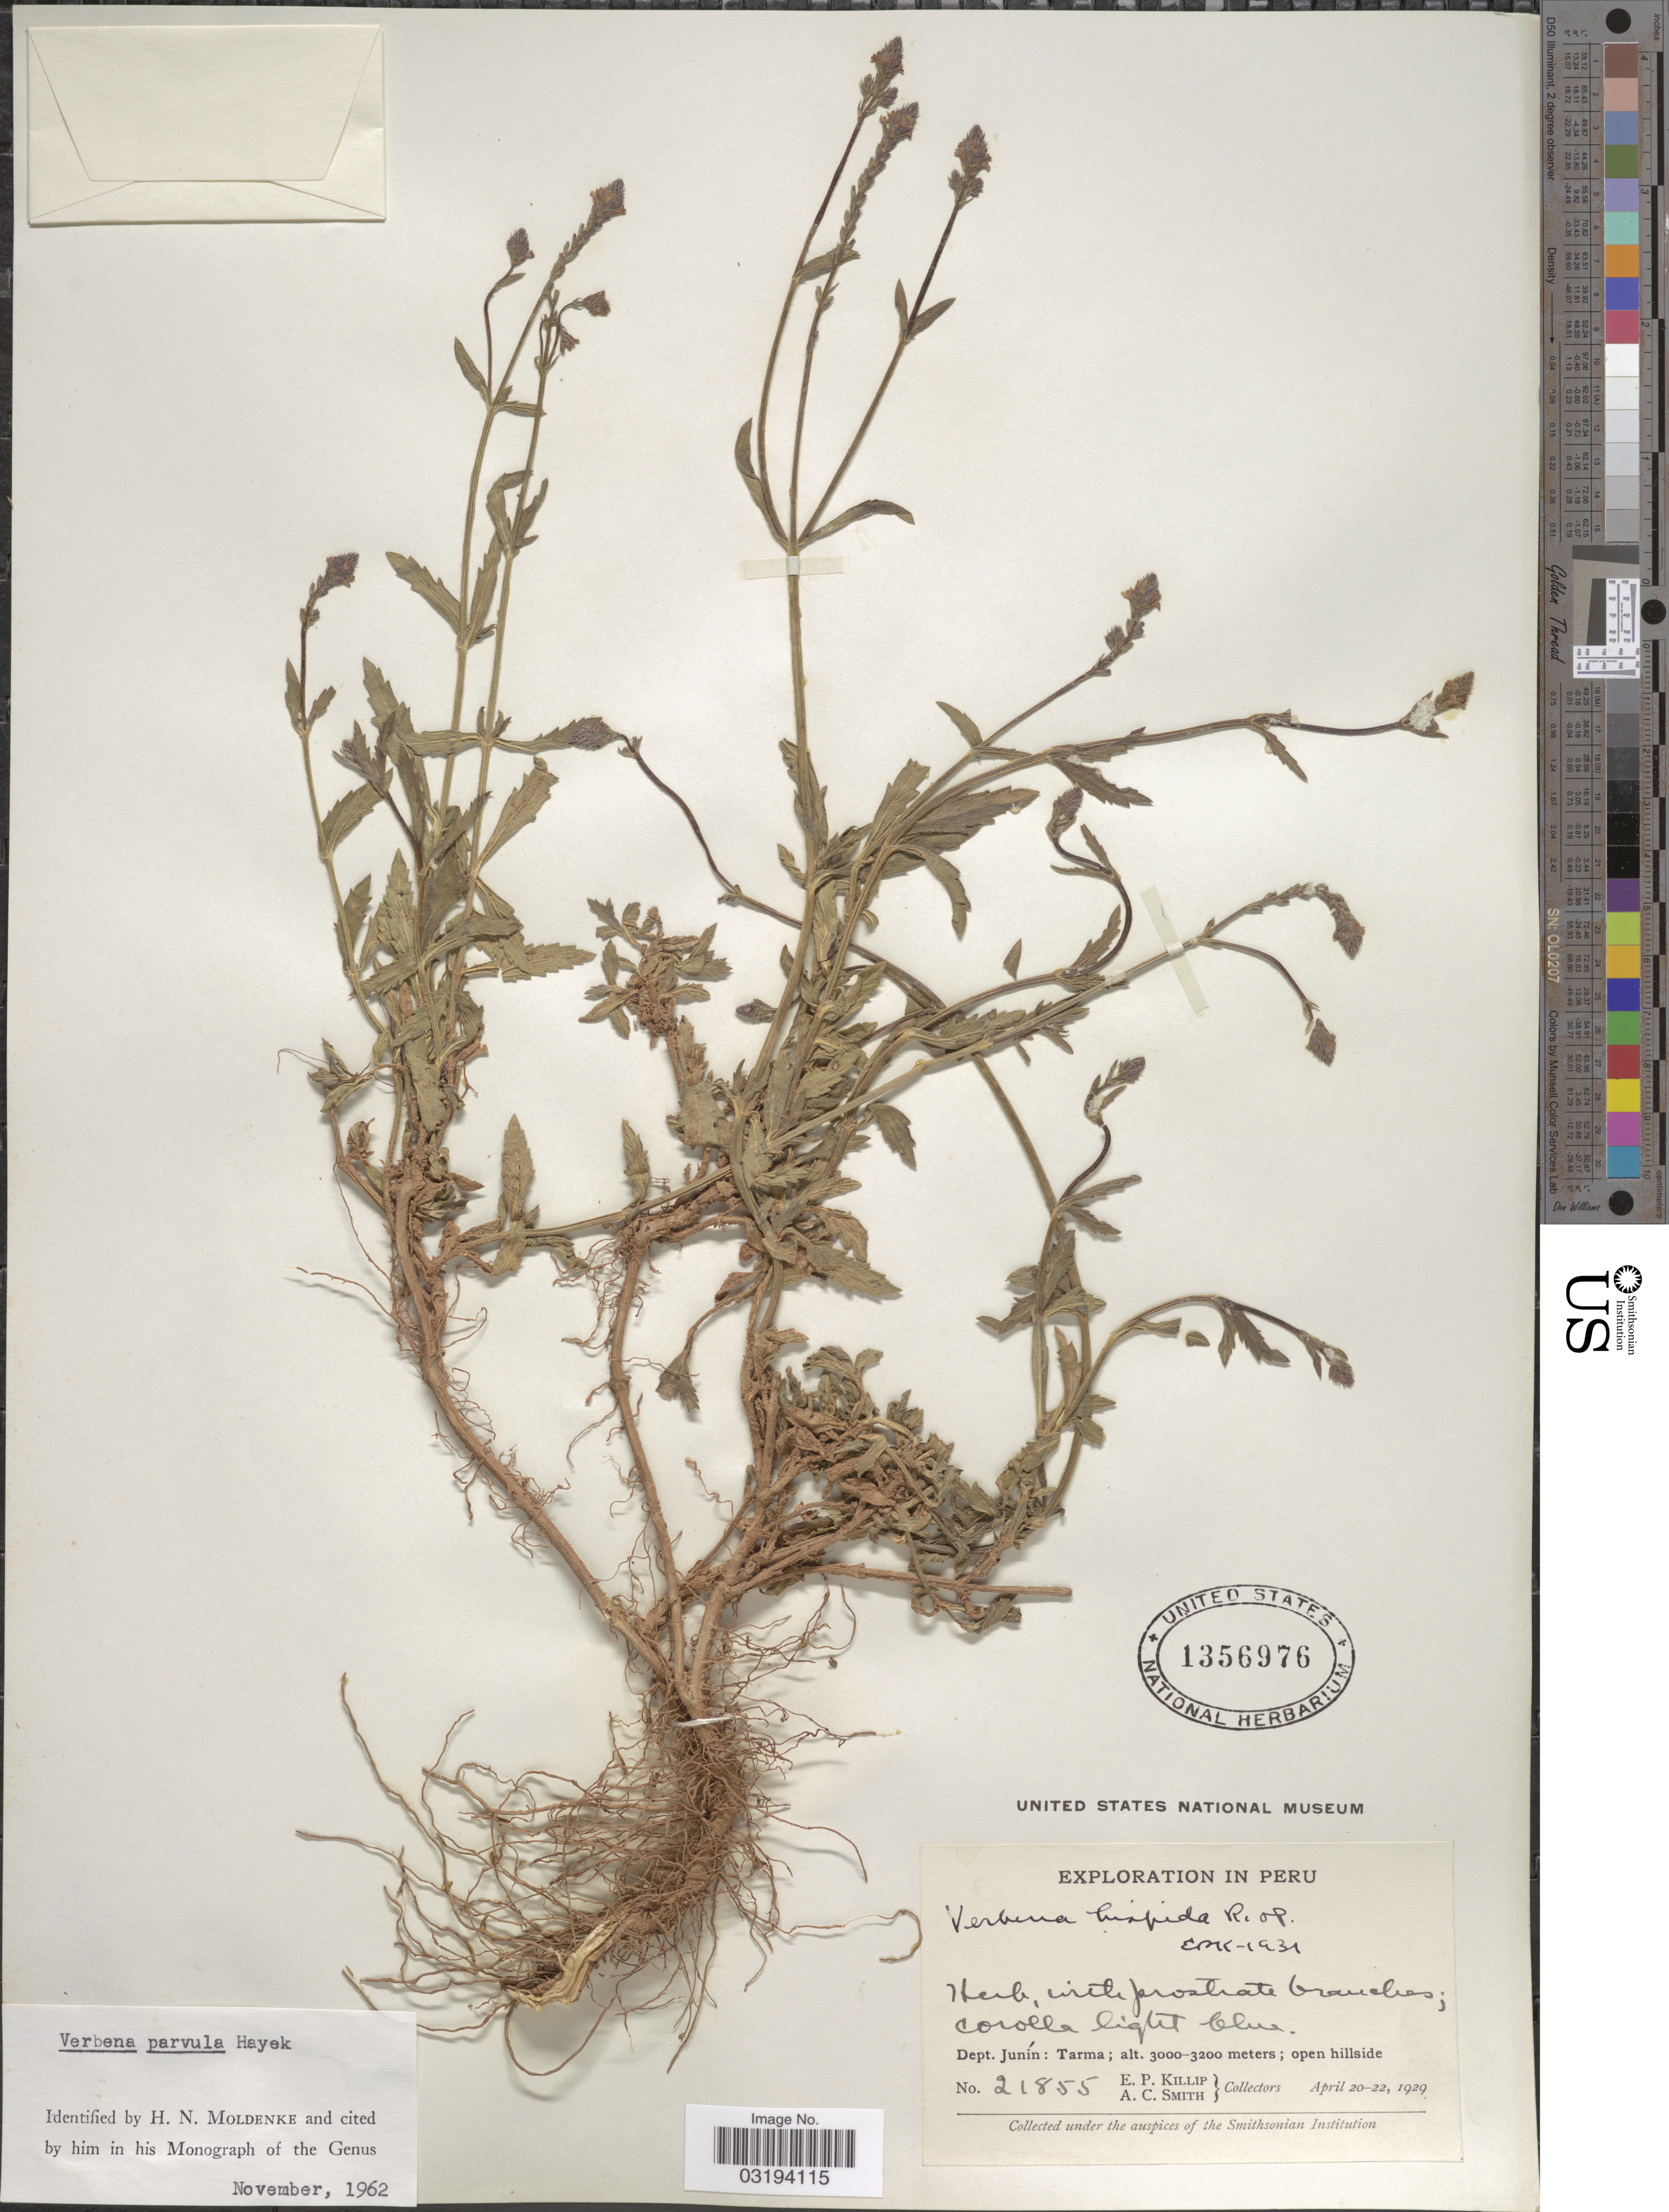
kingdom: Plantae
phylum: Tracheophyta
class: Magnoliopsida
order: Lamiales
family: Verbenaceae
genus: Verbena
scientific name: Verbena parvula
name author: Hayek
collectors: E. P. Killip & A. C. Smith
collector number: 21855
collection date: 1929-04-20/1929-04-22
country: Peru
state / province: Junín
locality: Dept. Junín: Tarma.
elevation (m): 3000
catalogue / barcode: US 1356976